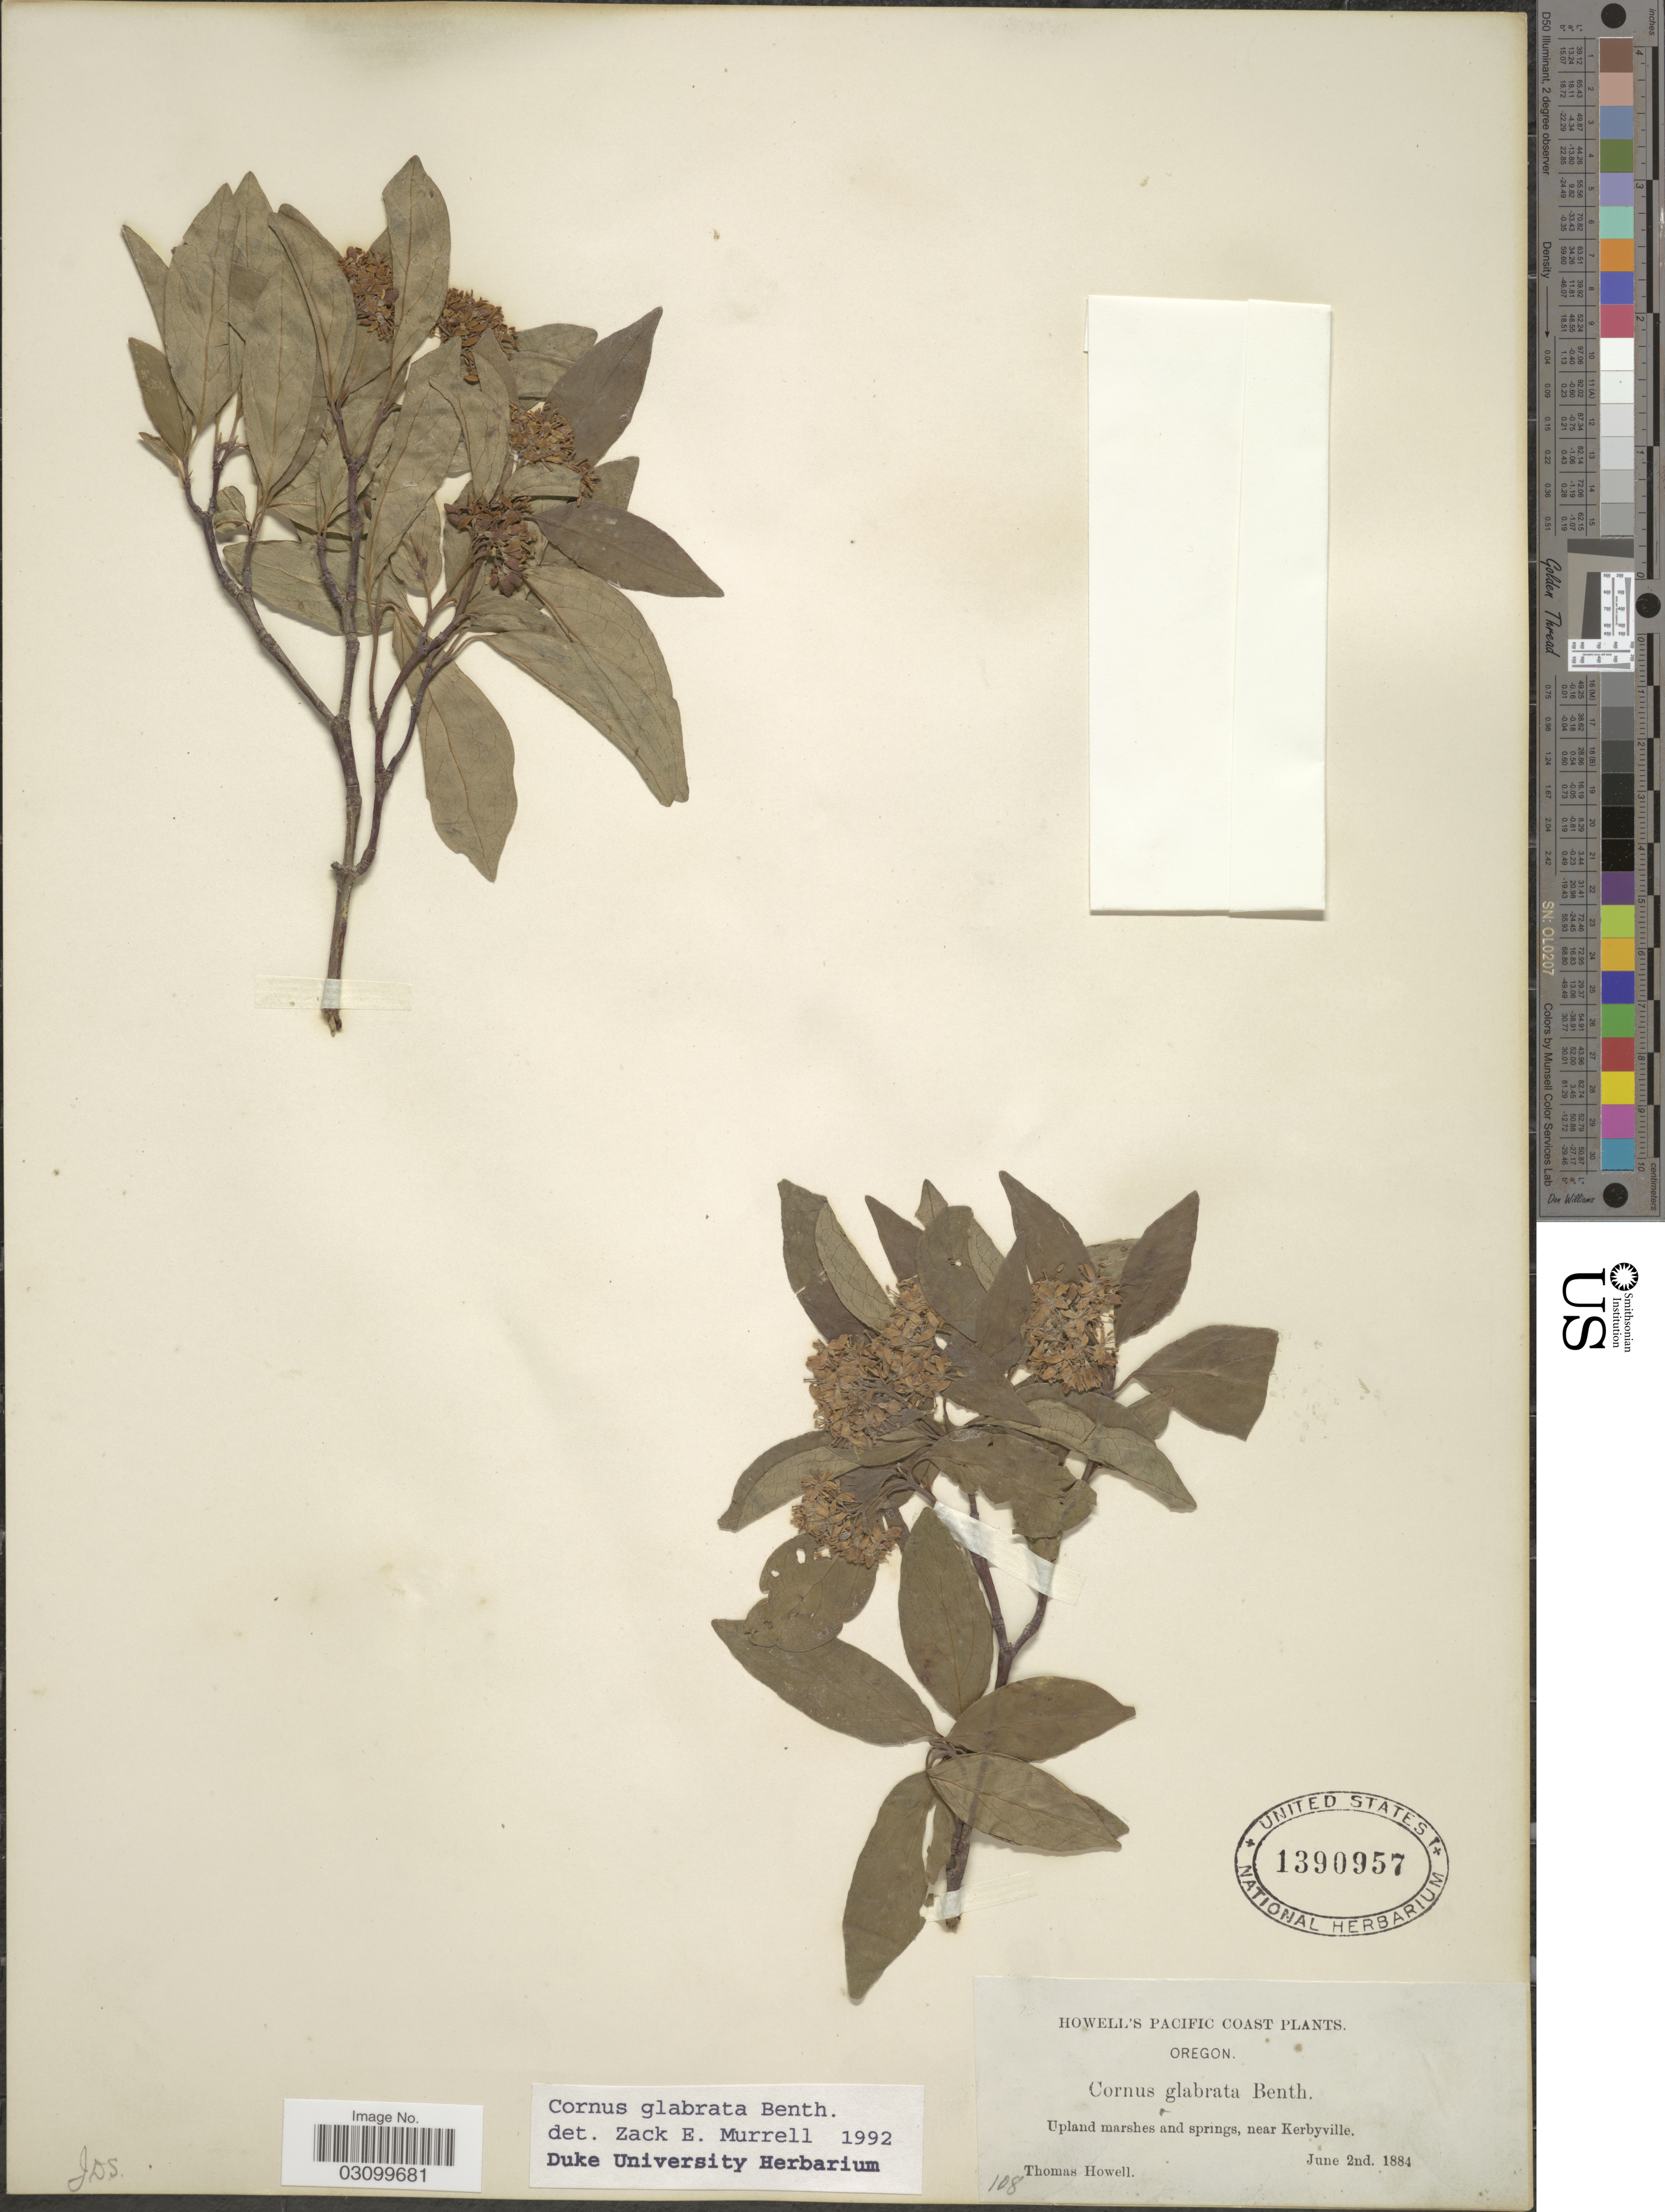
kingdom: Plantae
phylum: Tracheophyta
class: Magnoliopsida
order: Cornales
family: Cornaceae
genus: Cornus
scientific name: Cornus glabrata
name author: Benth.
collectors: T. Howell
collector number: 108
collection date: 1884-06-02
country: United States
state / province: Oregon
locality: Pacific Coast. Near Kerbyville.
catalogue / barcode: US 1390957